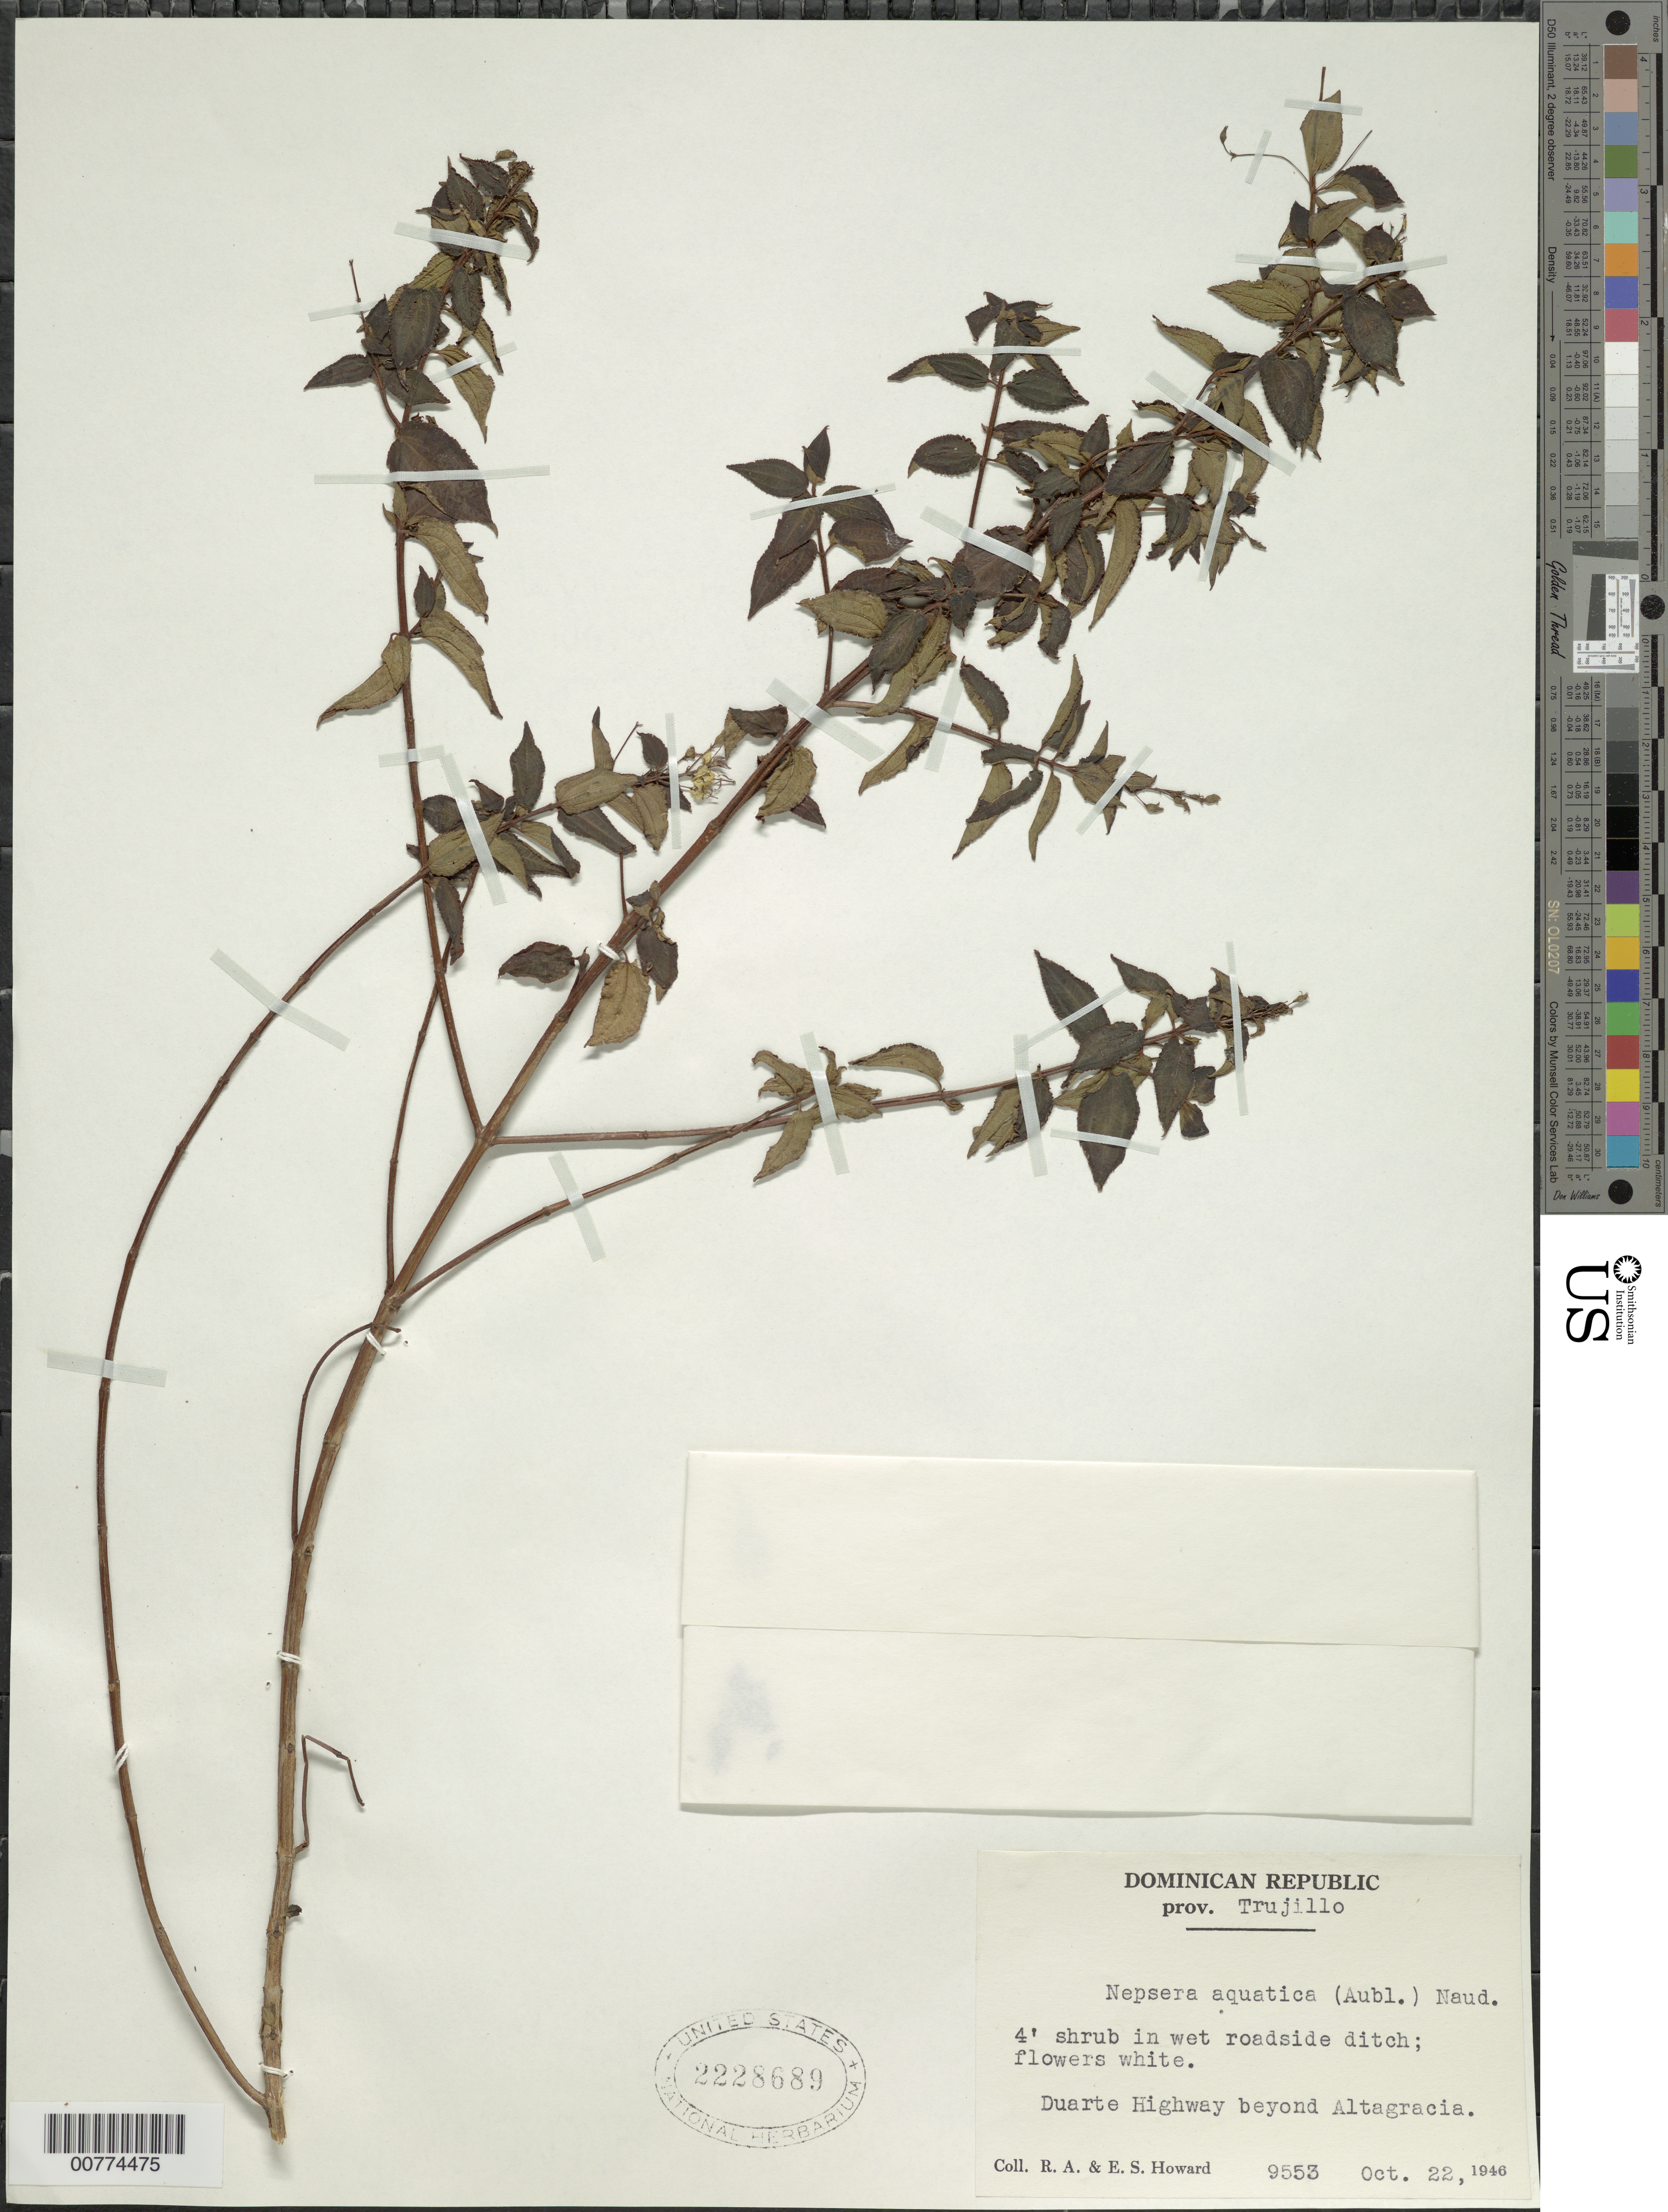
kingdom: Plantae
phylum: Tracheophyta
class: Magnoliopsida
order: Myrtales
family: Melastomataceae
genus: Nepsera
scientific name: Nepsera aquatica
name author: (Aubl.) Naudin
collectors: R. A. Howard & E. S. Howard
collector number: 9553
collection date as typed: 22 Oct 1946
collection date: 1946-10-22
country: Dominican Republic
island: Hispaniola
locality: Duarte Highway beyond Altagracia.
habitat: Wet roadside ditch.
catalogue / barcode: US 2228689